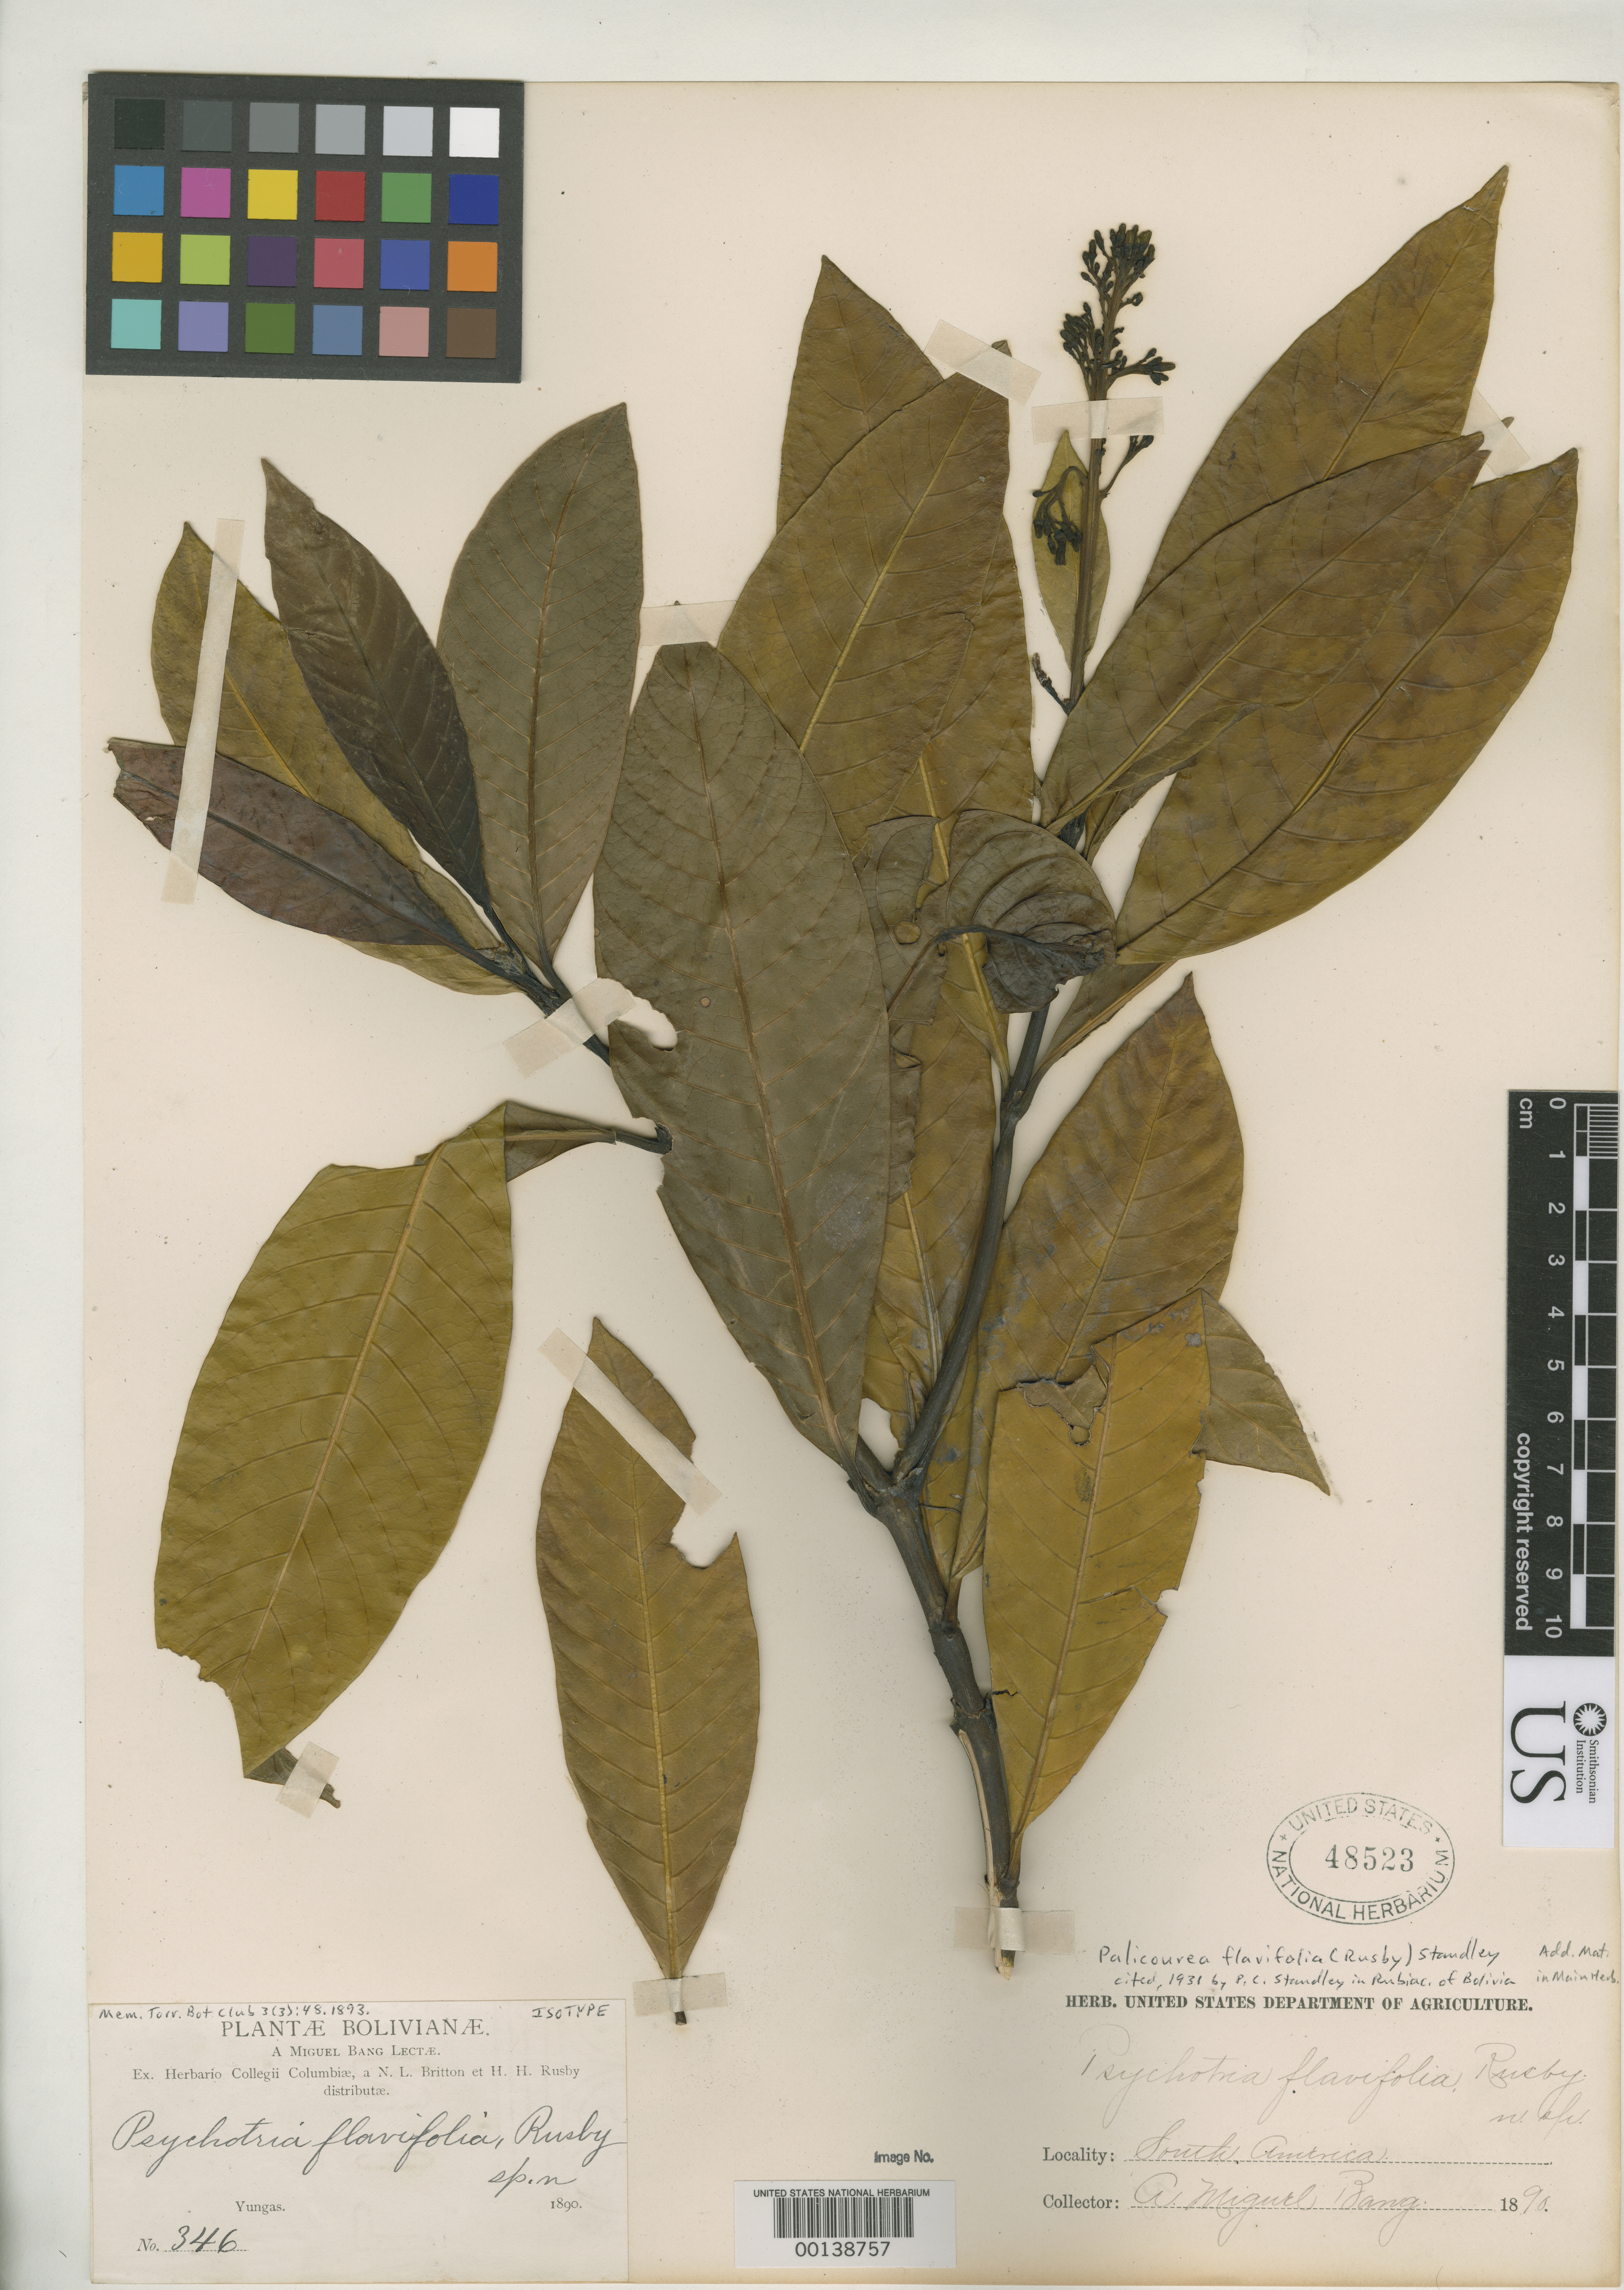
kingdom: Plantae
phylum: Tracheophyta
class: Magnoliopsida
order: Gentianales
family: Rubiaceae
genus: Psychotria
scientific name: Psychotria flavifolia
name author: Rusby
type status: Isotype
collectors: M. Bang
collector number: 346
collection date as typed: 1890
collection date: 1890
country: Bolivia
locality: Yungas.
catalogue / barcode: US 48523